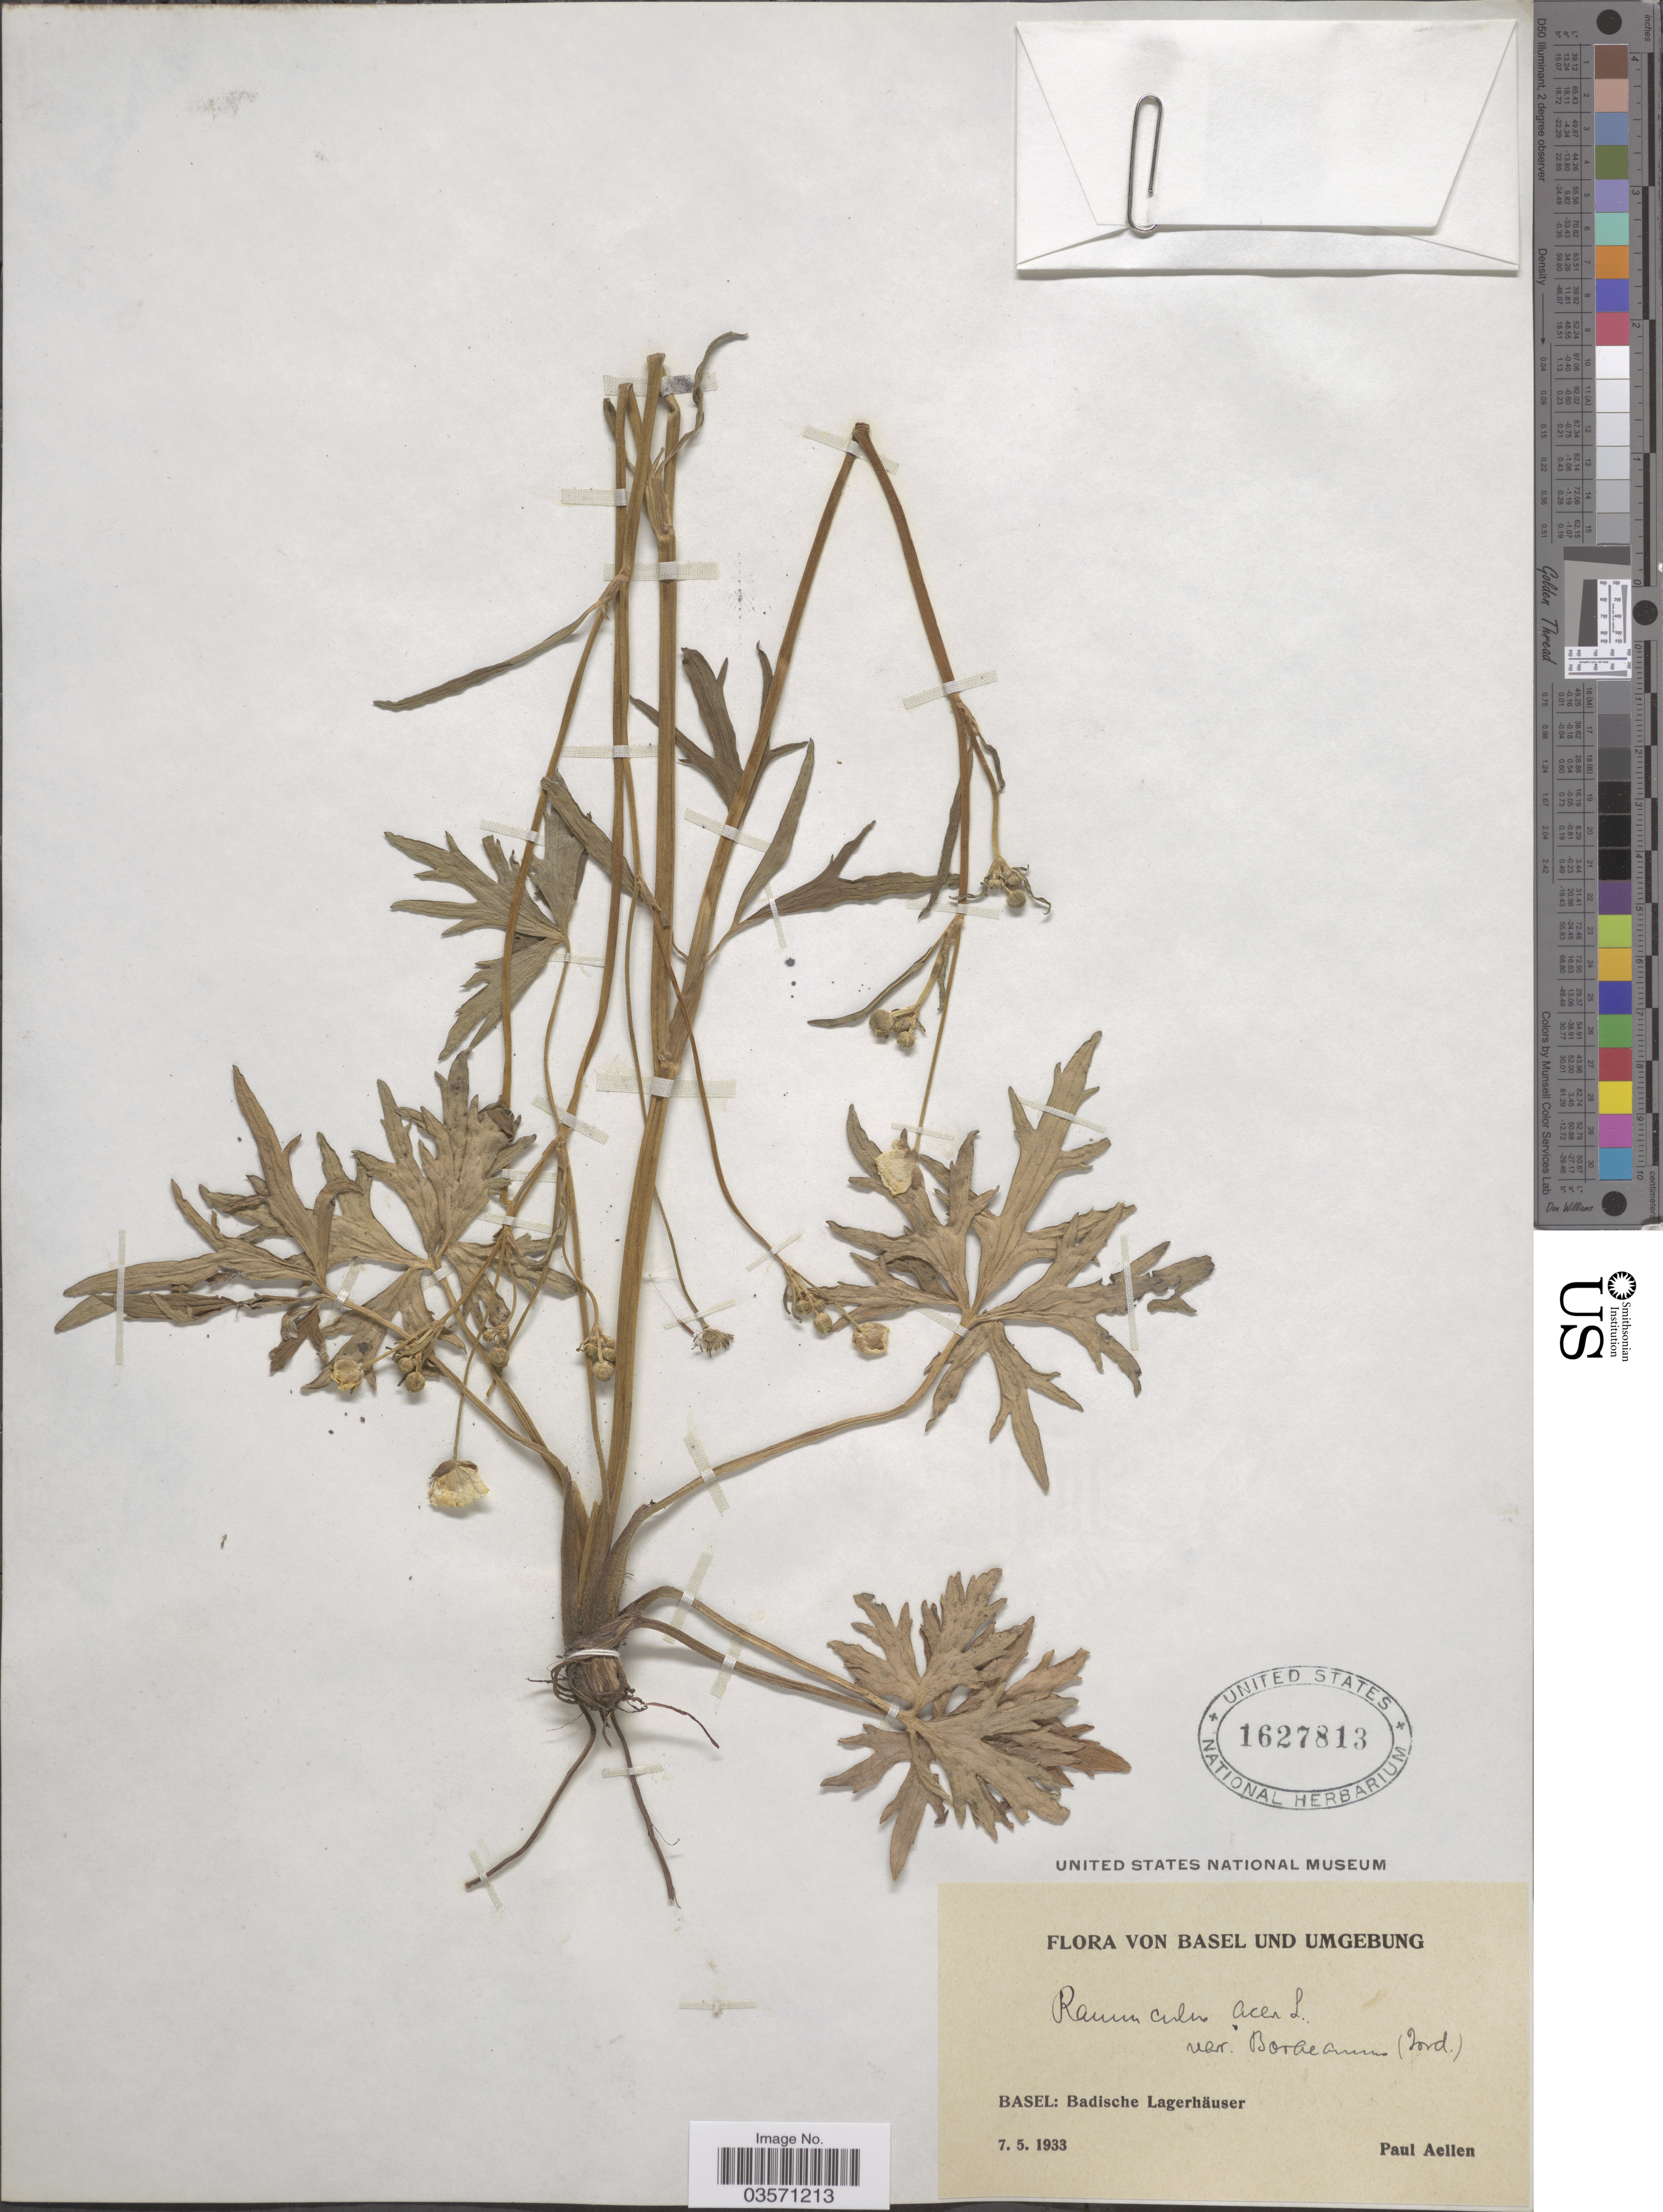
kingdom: Plantae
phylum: Tracheophyta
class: Magnoliopsida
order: Ranunculales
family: Ranunculaceae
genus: Ranunculus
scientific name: Ranunculus acer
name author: L.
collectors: P. Aellen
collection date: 1933-05-07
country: Switzerland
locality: Basel und Umgebung. Basel: Badische Lagerhäuser.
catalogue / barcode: US 1627813